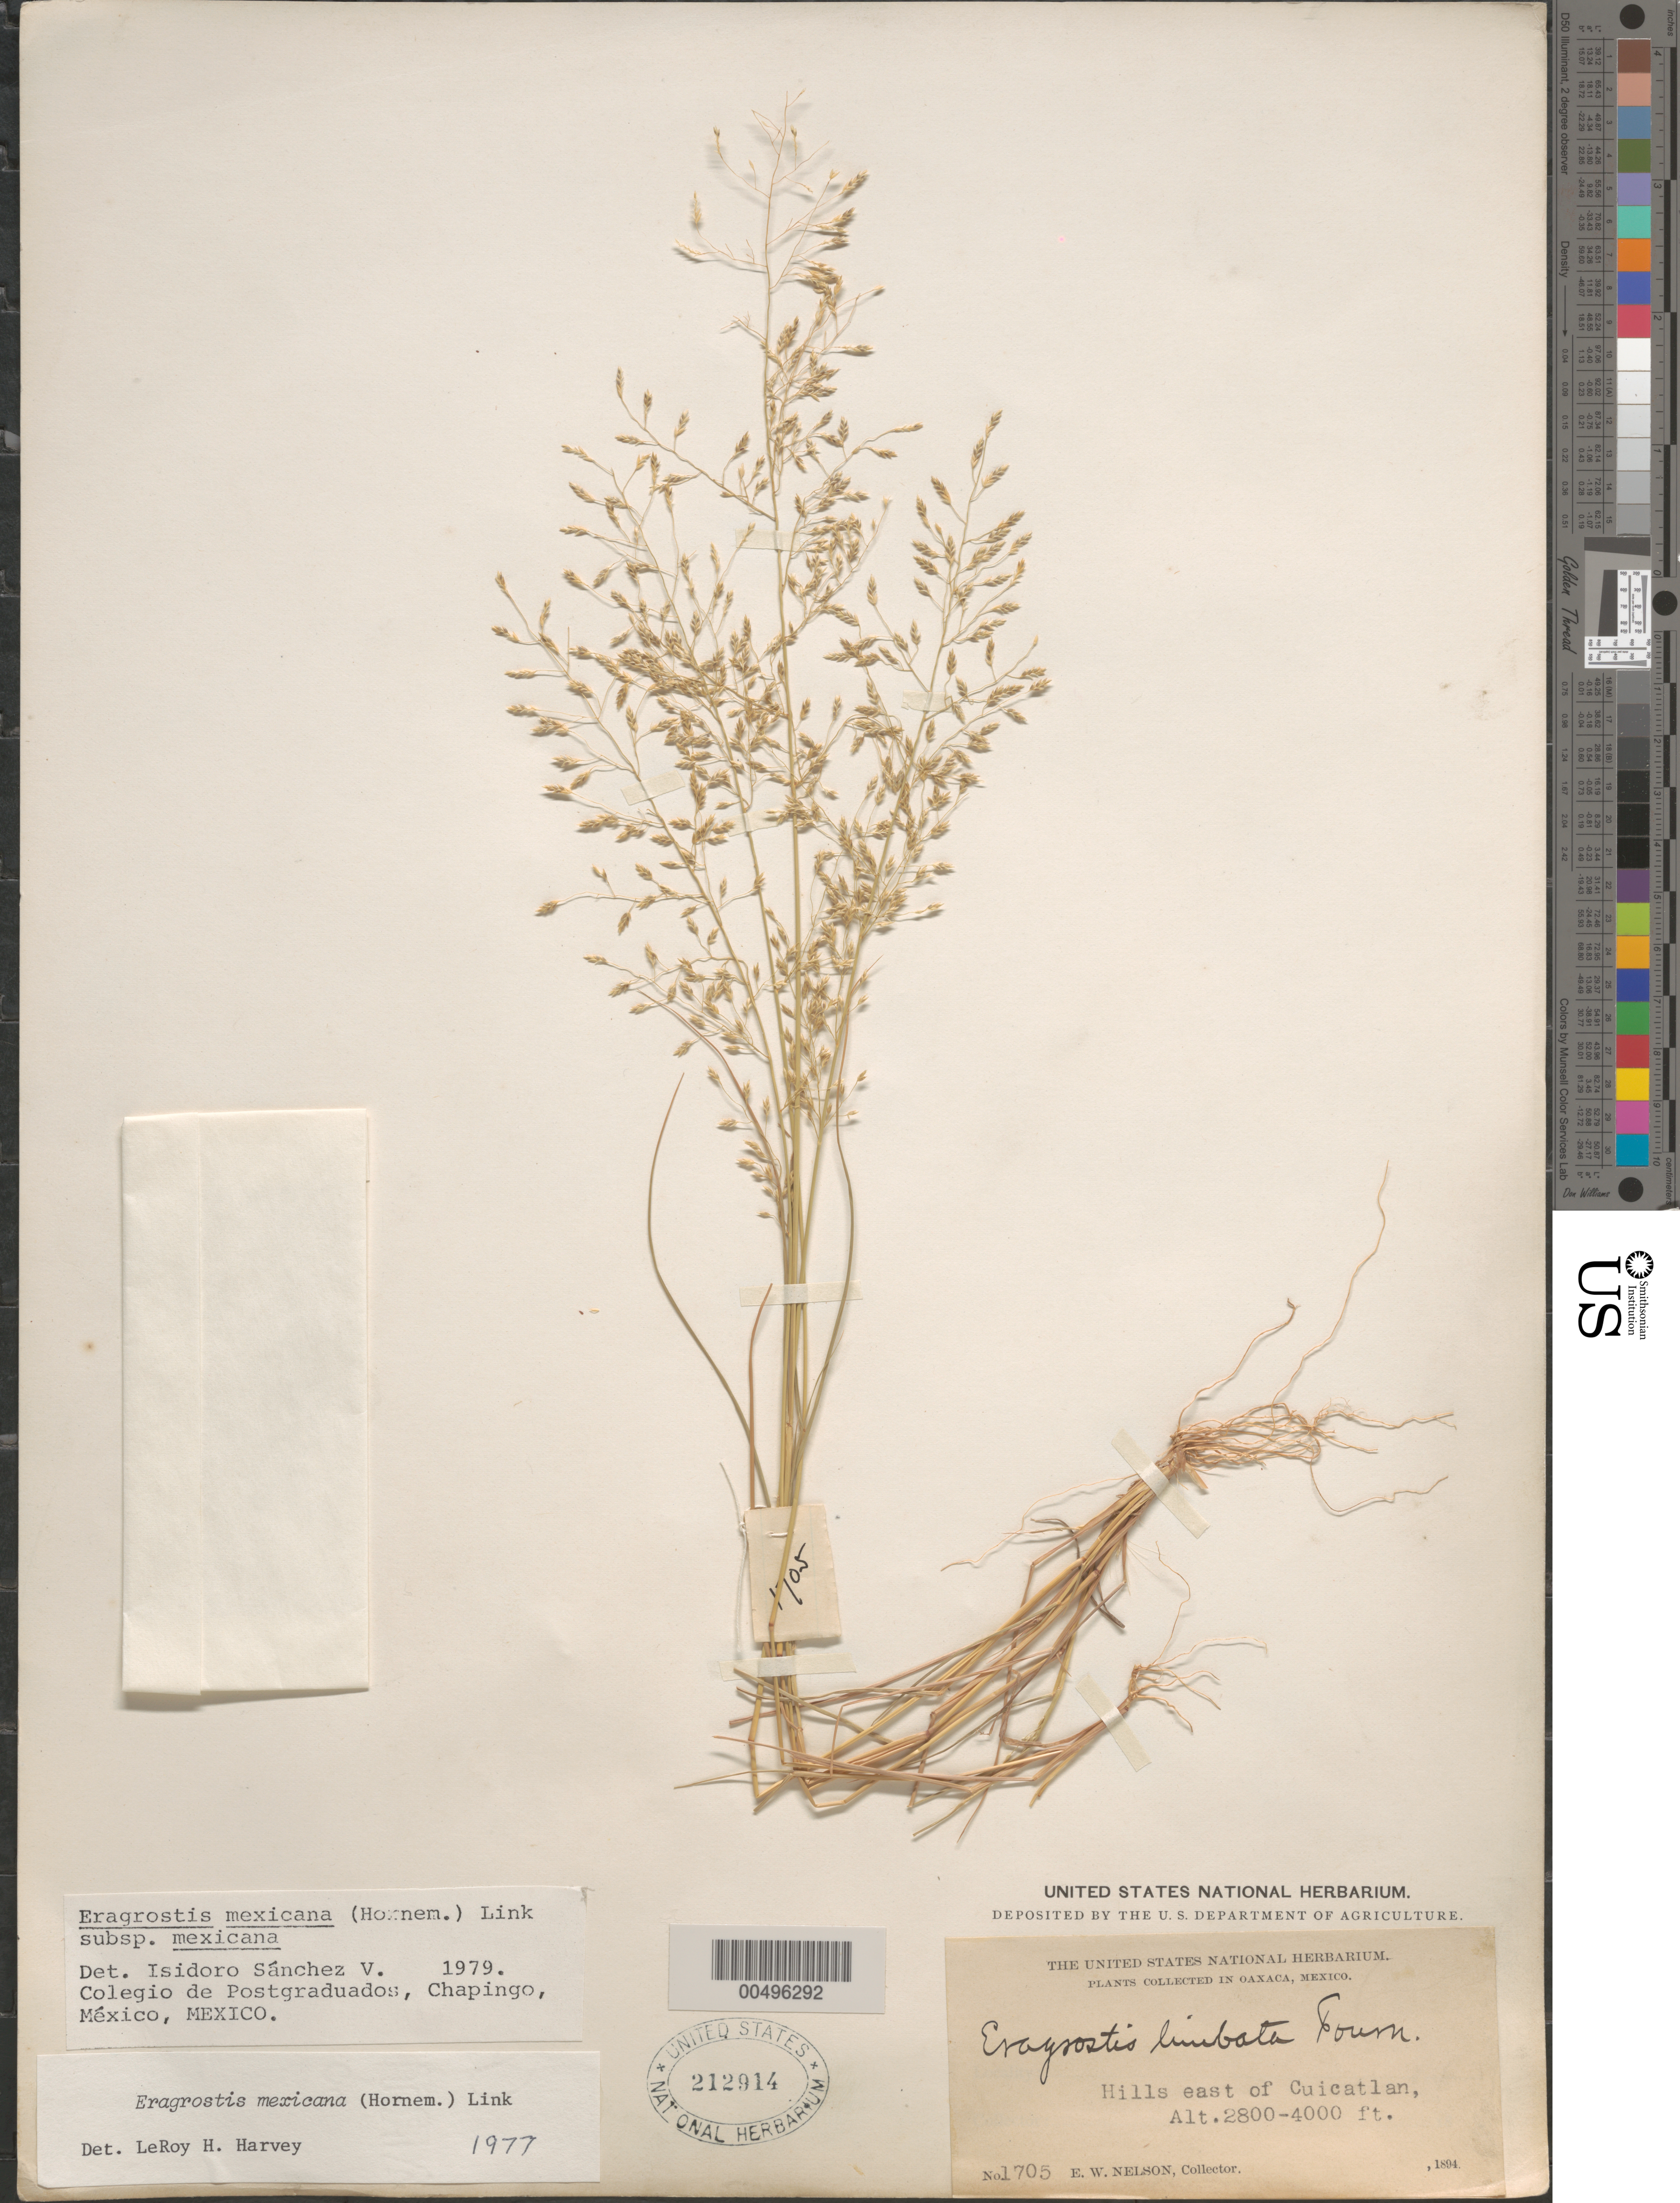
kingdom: Plantae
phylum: Tracheophyta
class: Liliopsida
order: Poales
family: Poaceae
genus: Eragrostis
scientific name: Eragrostis mexicana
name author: (Hornem.) Link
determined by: Sánchez Vega, I. M.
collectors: E. W. Nelson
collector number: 1705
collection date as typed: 1894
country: Mexico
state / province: Oaxaca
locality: E of Cuicatlan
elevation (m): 853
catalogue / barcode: US 212914